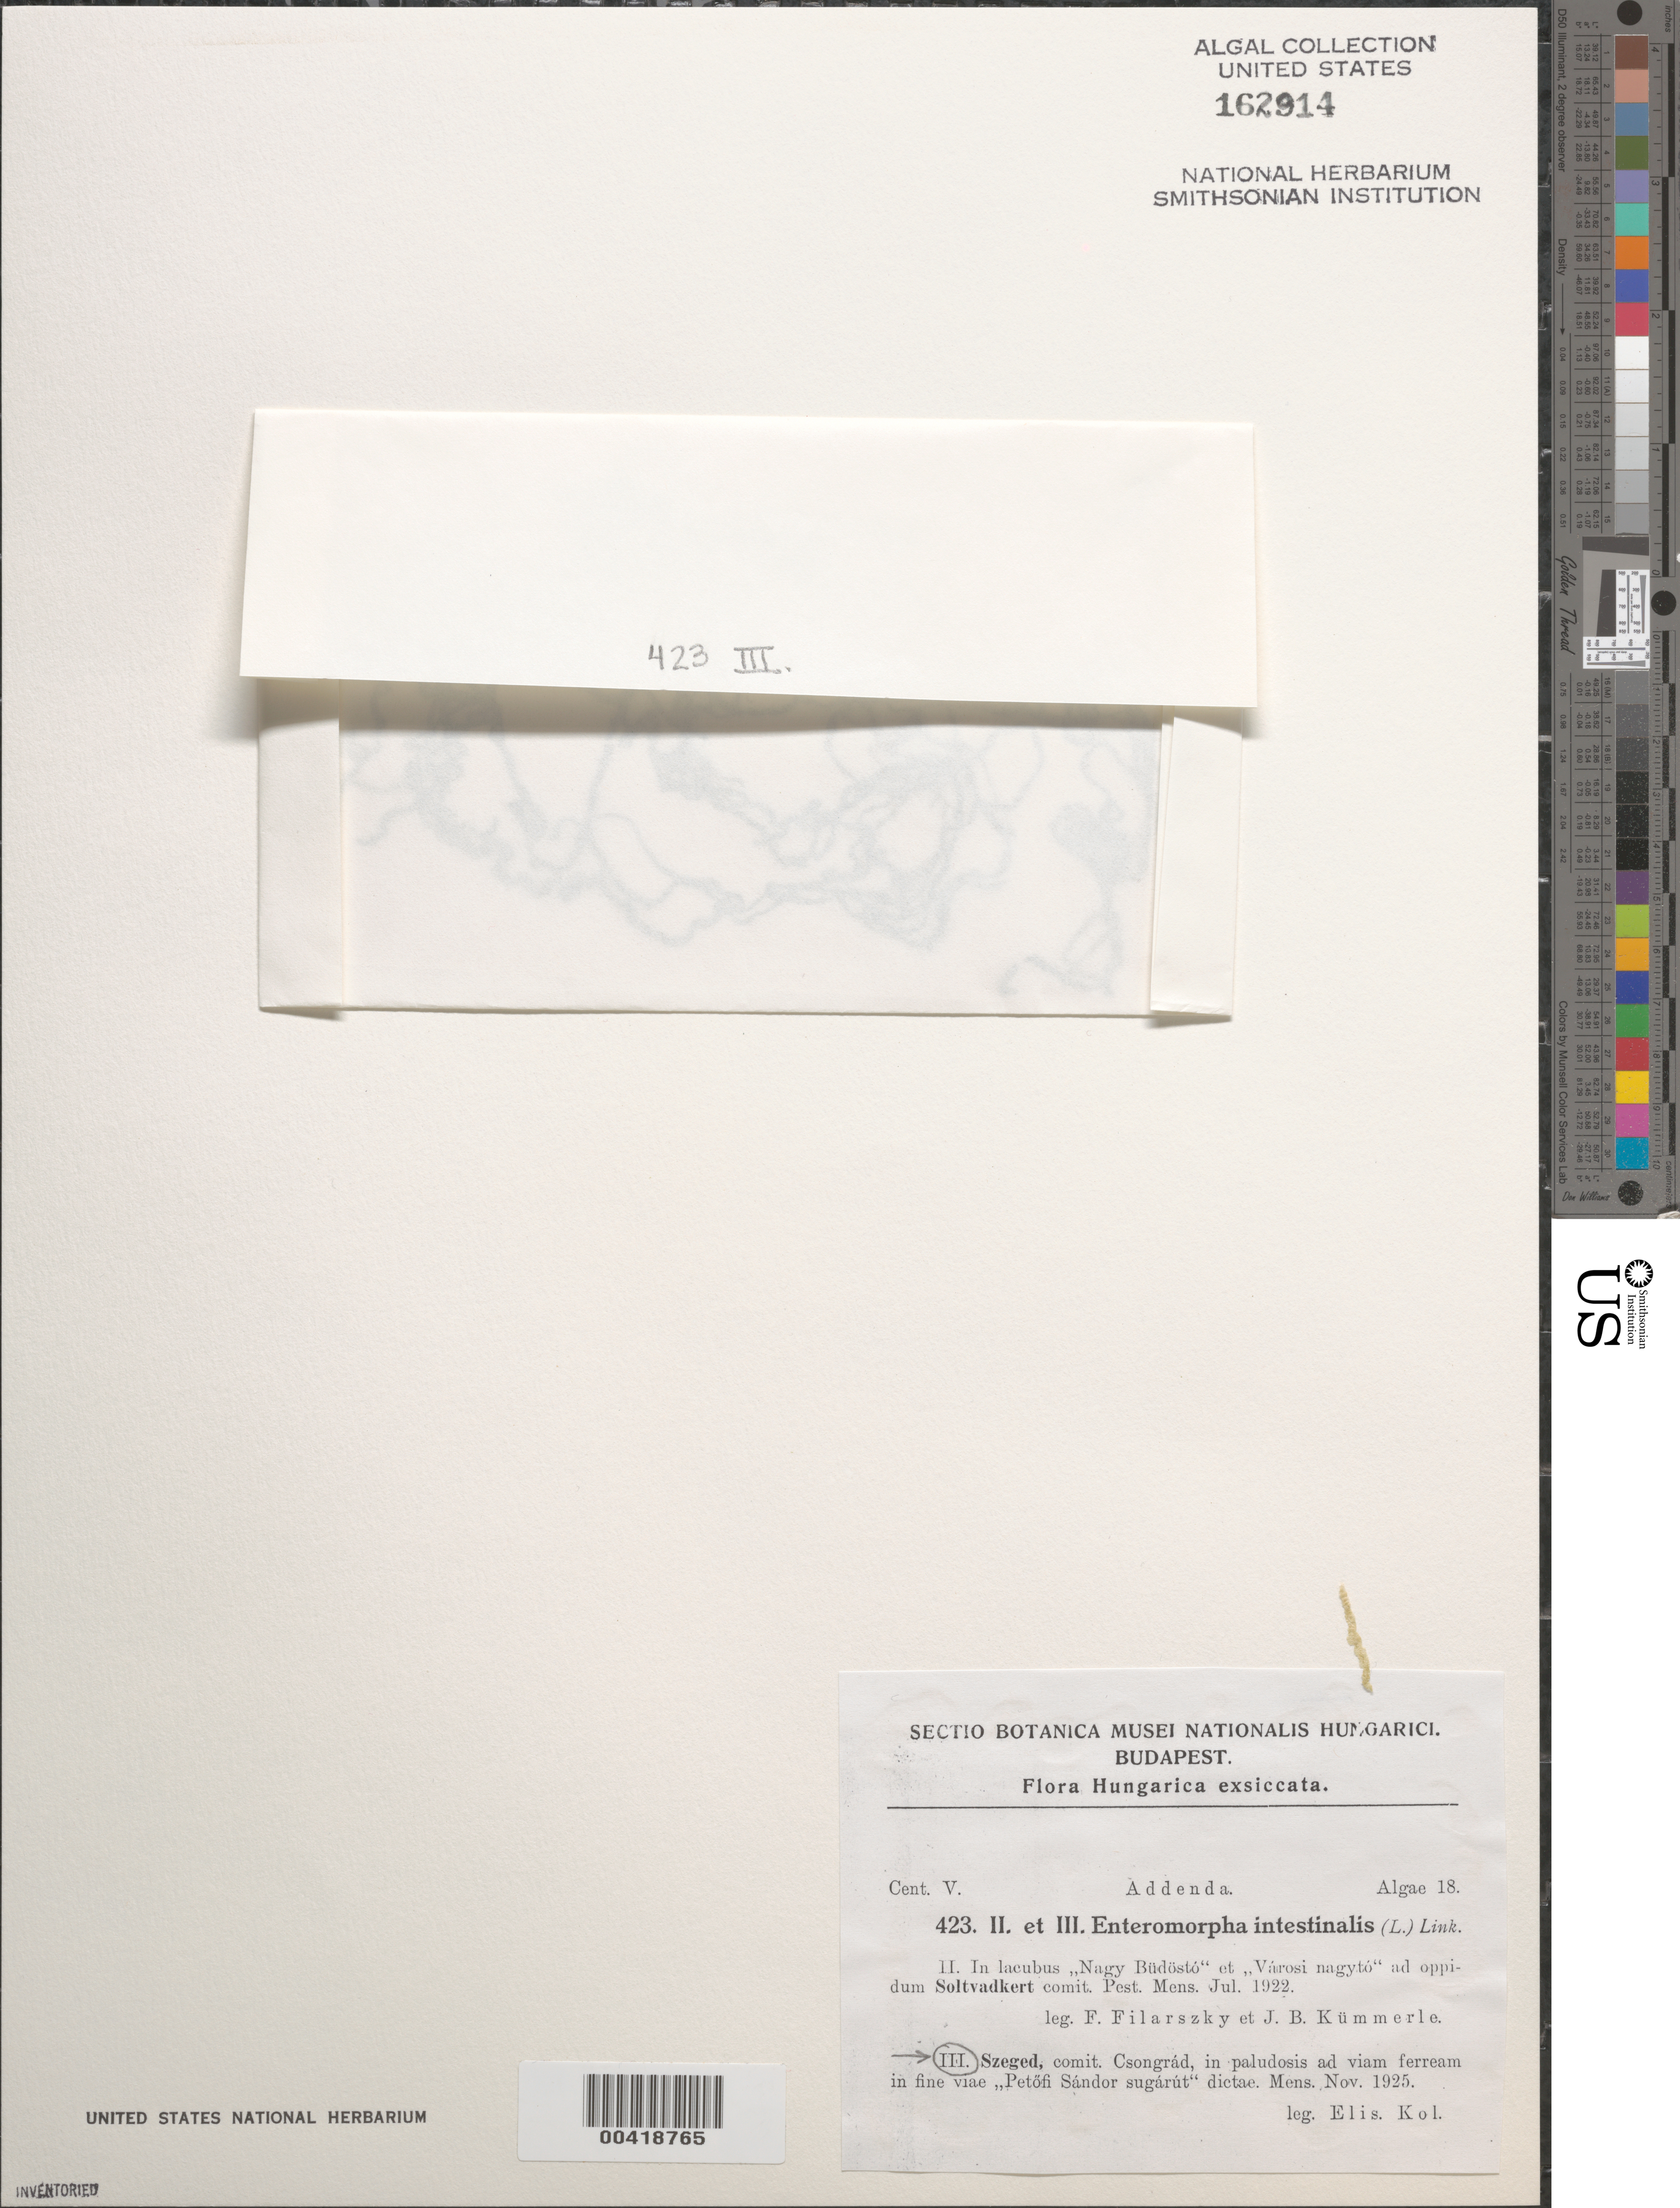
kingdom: Plantae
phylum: Chlorophyta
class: Ulvophyceae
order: Ulvales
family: Ulvaceae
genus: Ulva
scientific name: Ulva intestinalis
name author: L.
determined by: Algae name updating Project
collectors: E. Kol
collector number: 423iii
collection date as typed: Nov 1925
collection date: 1925-11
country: Hungary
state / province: Csongrád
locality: Szeged, petofi sandor sugarut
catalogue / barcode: US 162914